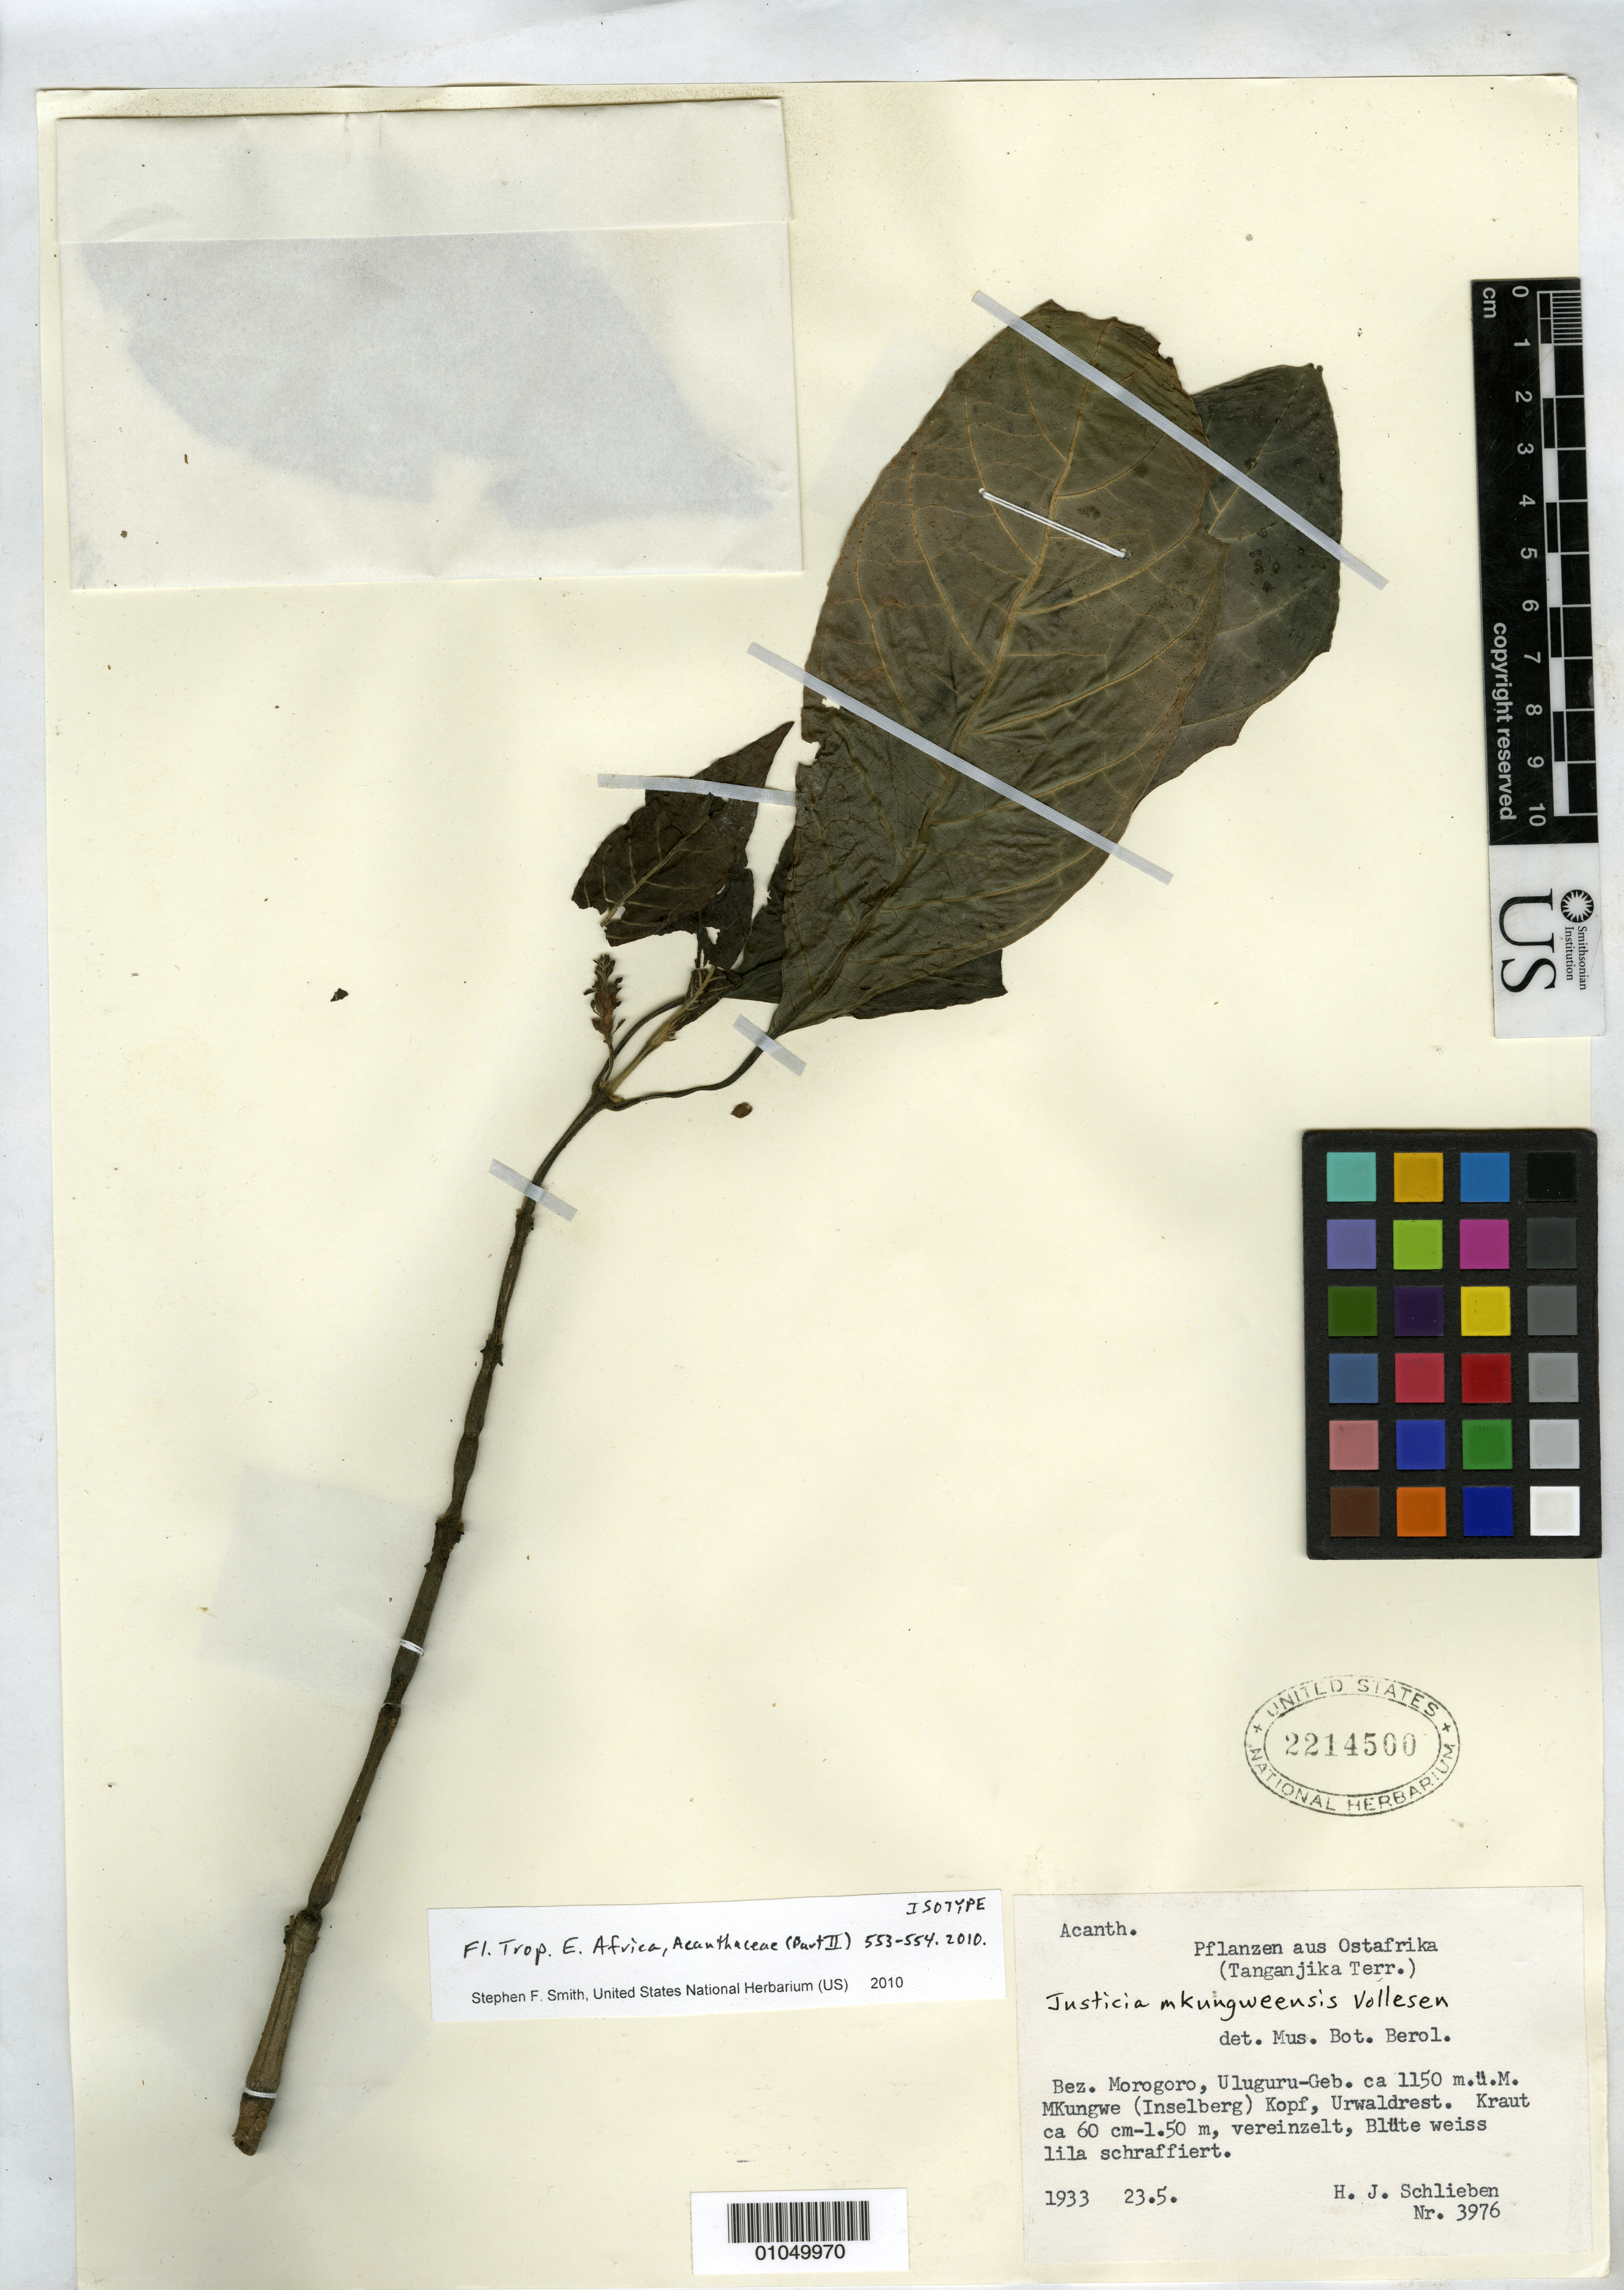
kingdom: Plantae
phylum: Tracheophyta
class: Magnoliopsida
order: Lamiales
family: Acanthaceae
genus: Justicia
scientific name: Justicia mkungweensis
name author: Vollesen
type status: Isotype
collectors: H. J. Schlieben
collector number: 3976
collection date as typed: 23 May 1933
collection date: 1933-05-23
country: Tanzania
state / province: Morogoro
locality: Tanganjika Terr. Bez. Morogoro, Uluguru-Geb., Mkungwe (Inselberg) Kopf, Urwaldrest.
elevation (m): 1150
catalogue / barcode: US 2214500